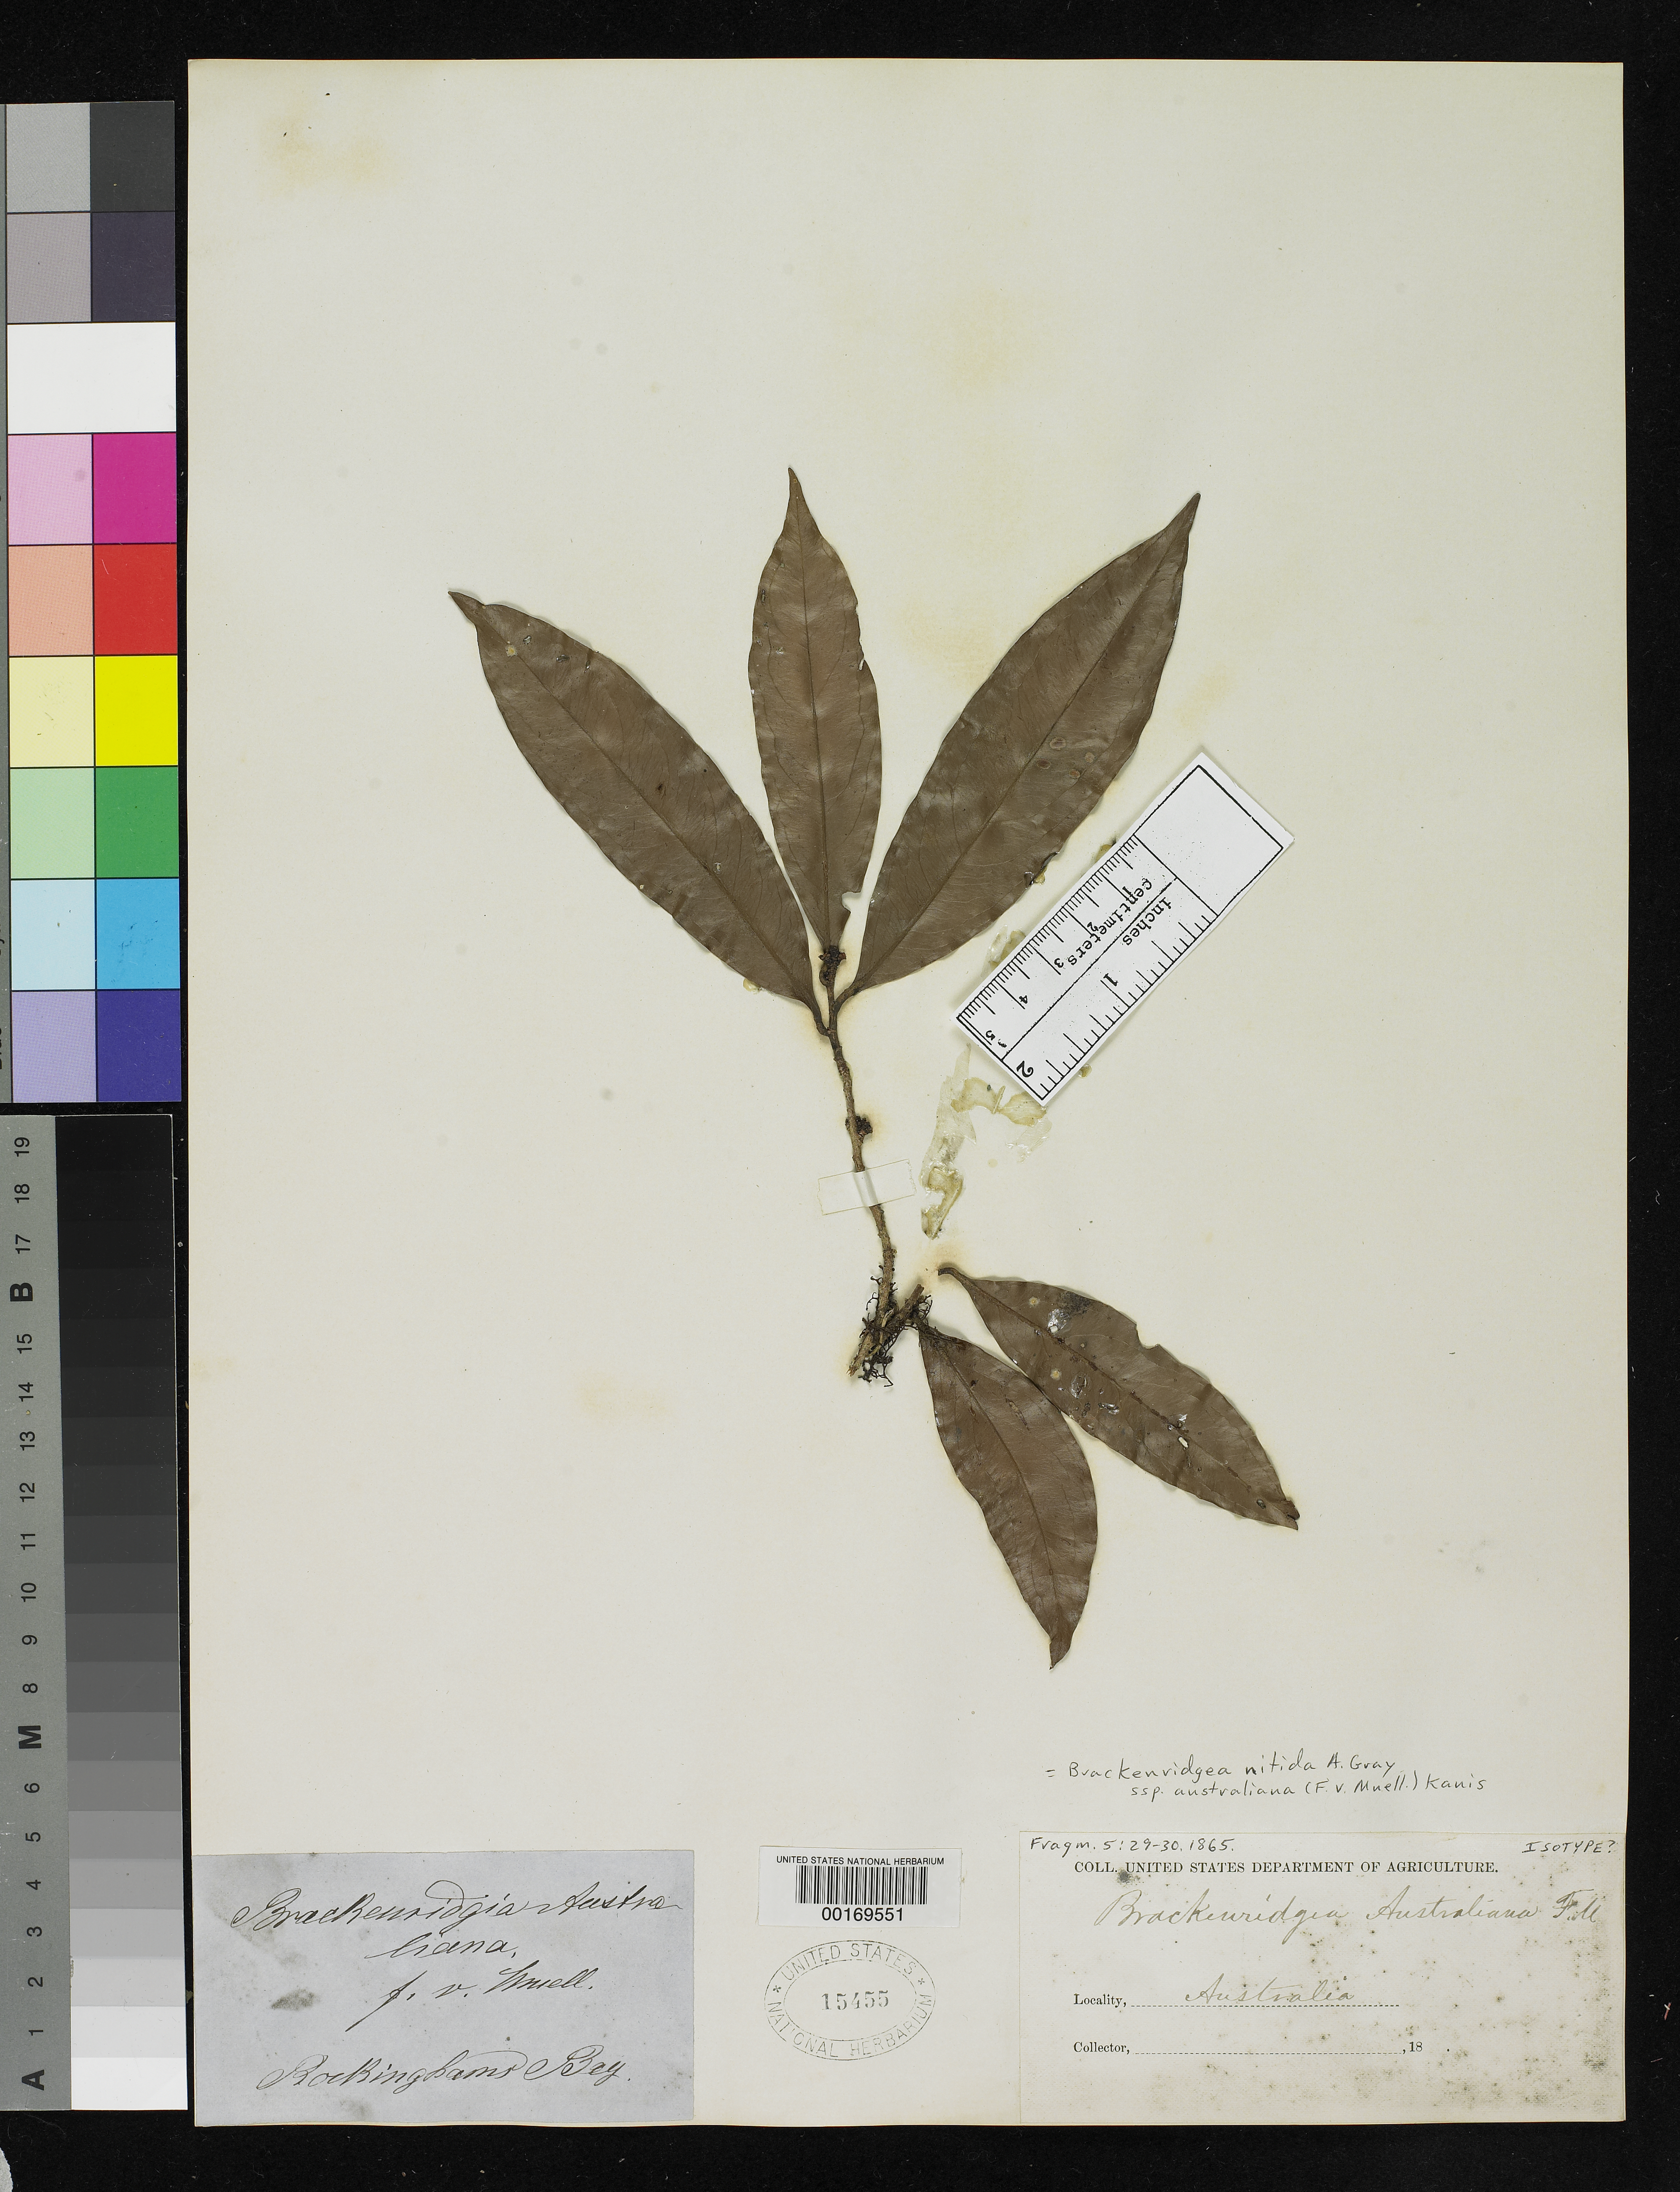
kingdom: Plantae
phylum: Tracheophyta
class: Magnoliopsida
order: Malpighiales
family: Ochnaceae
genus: Campylospermum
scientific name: Campylospermum australiana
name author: F. Muell.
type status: Possible Isotype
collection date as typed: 18--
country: Australia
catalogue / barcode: US 15455